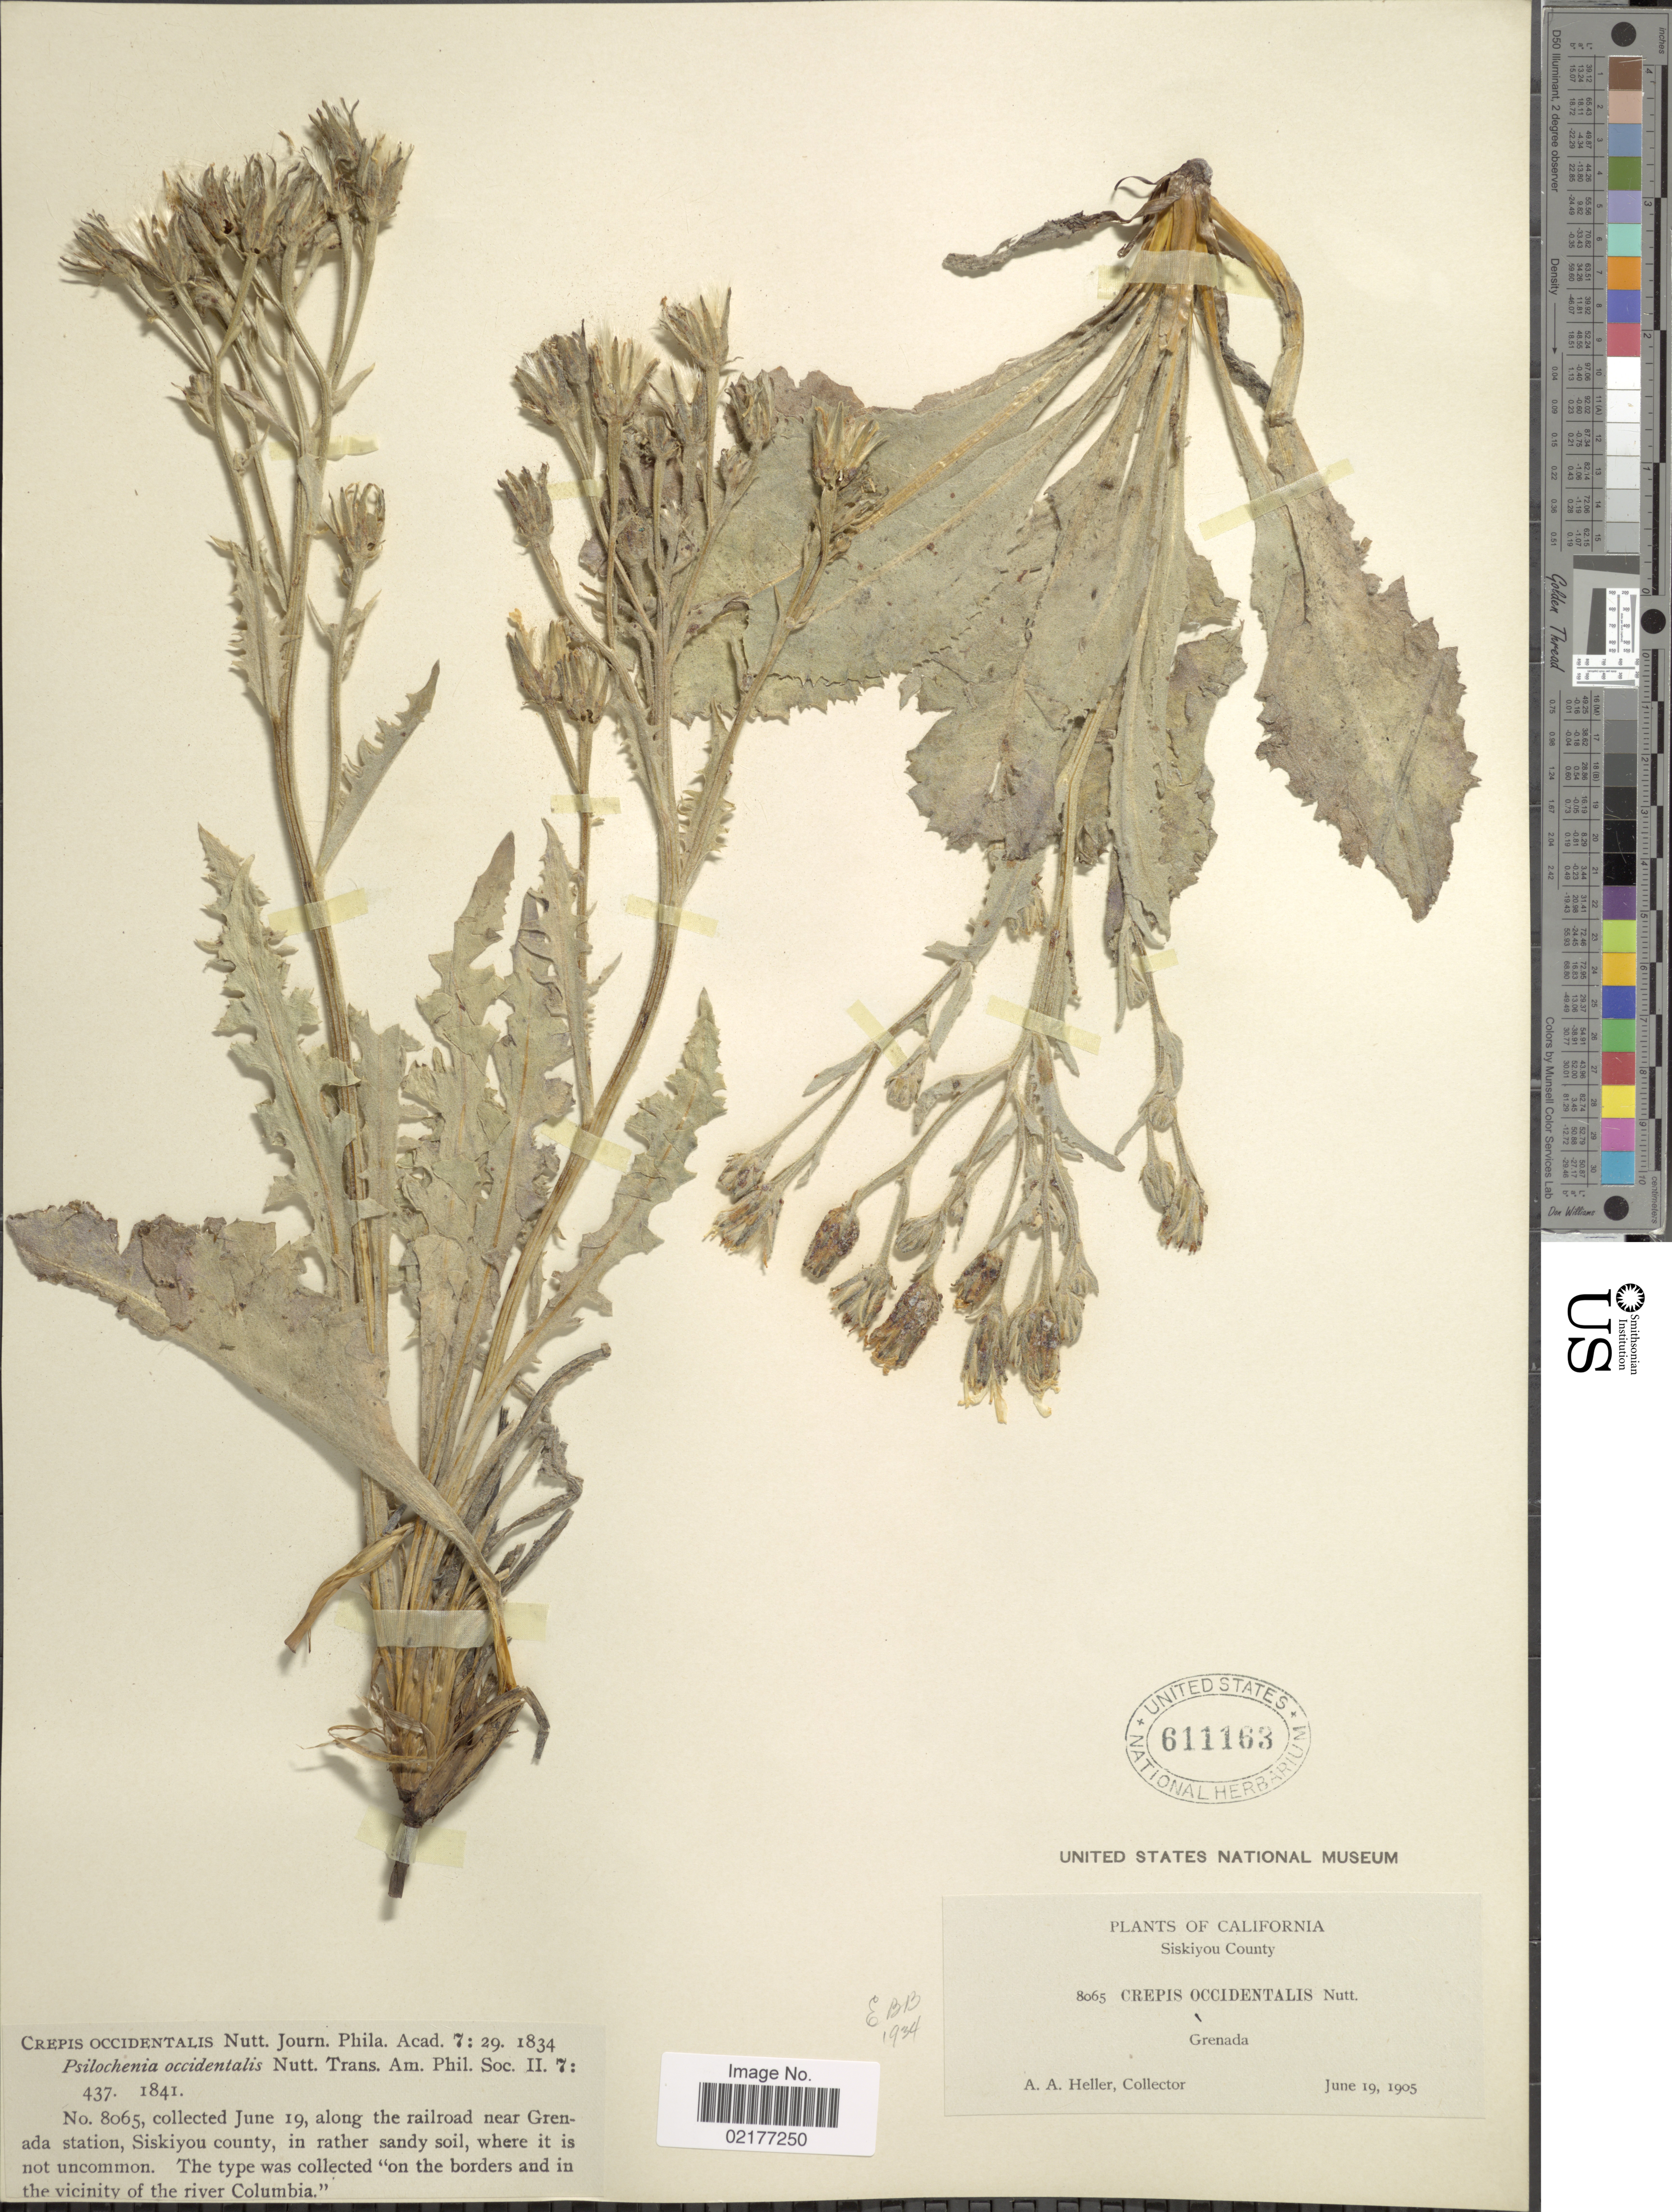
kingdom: Plantae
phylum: Tracheophyta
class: Magnoliopsida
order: Asterales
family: Asteraceae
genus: Crepis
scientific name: Crepis occidentalis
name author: Nutt.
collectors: A. A. Heller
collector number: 8065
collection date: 1905-06-19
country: United States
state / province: California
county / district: Siskiyou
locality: Siskiyou County, Grenada, along the railroad near Grenada station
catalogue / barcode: US 611163